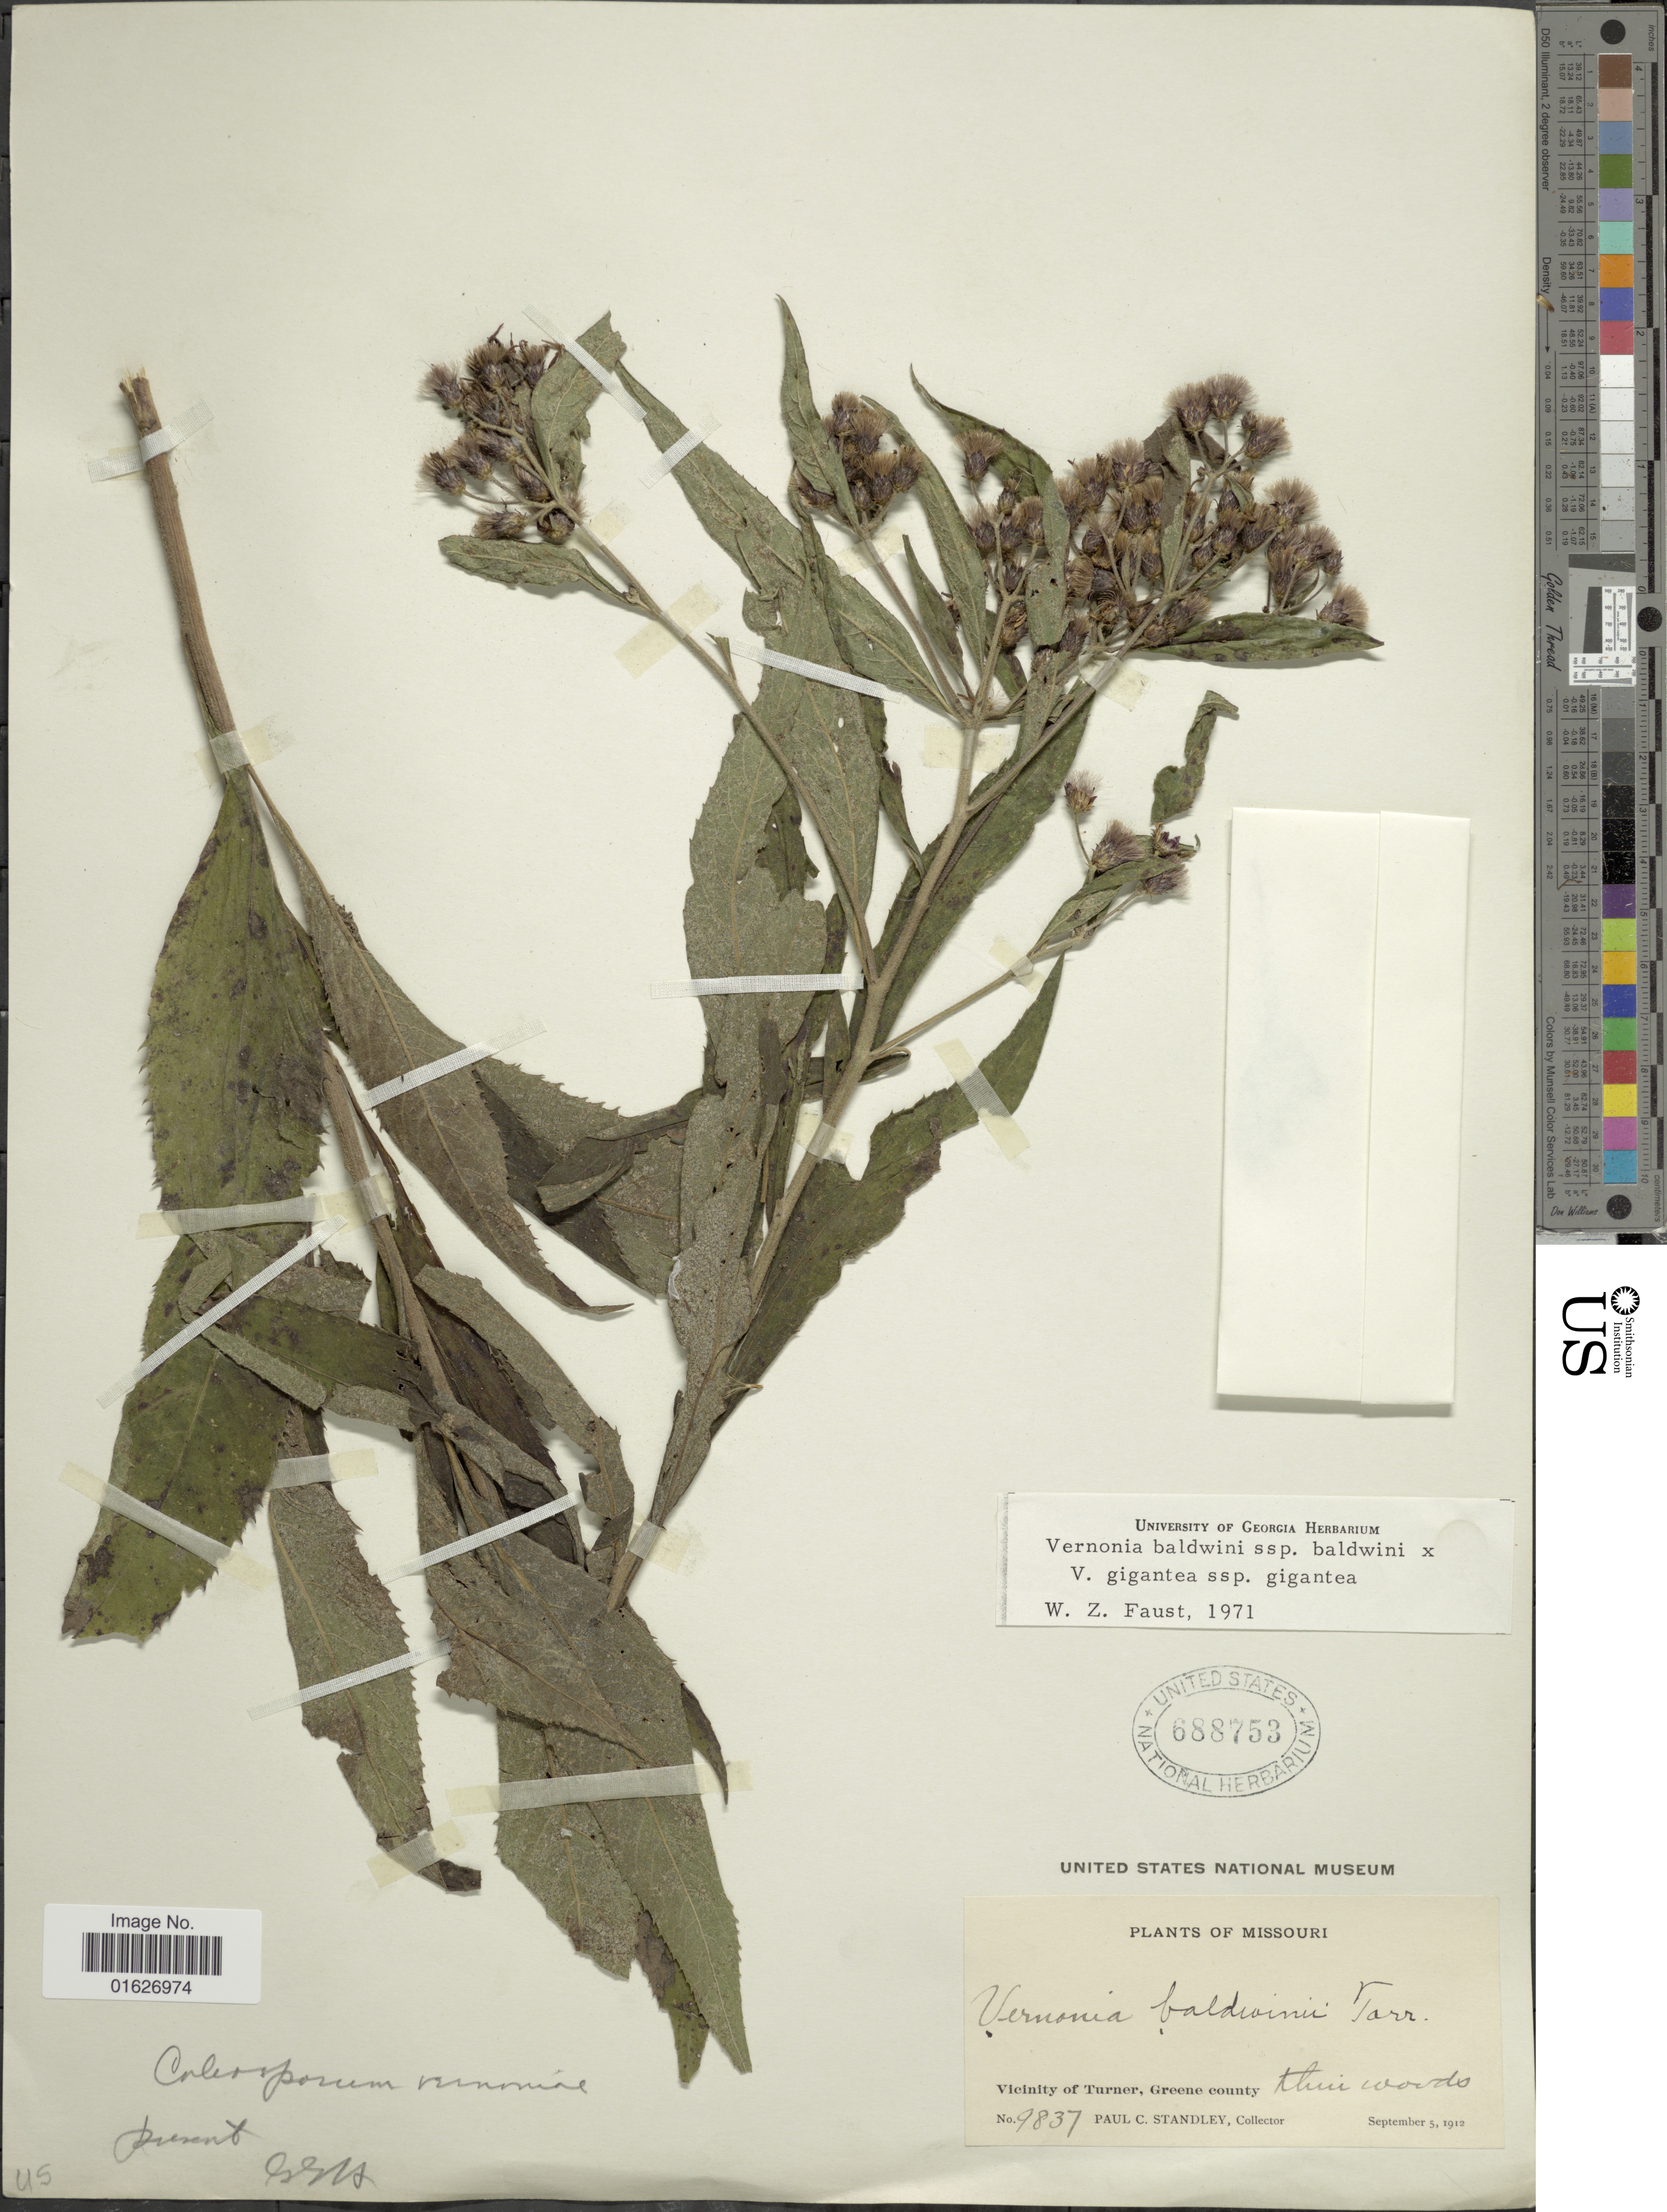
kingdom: Plantae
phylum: Tracheophyta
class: Magnoliopsida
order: Asterales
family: Asteraceae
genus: Vernonia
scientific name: Vernonia baldwinii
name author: Torr.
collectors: P. C. Standley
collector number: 9837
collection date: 1912-09-05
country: United States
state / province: Missouri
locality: Vicinity of Turner, Greene County.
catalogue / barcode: US 688753